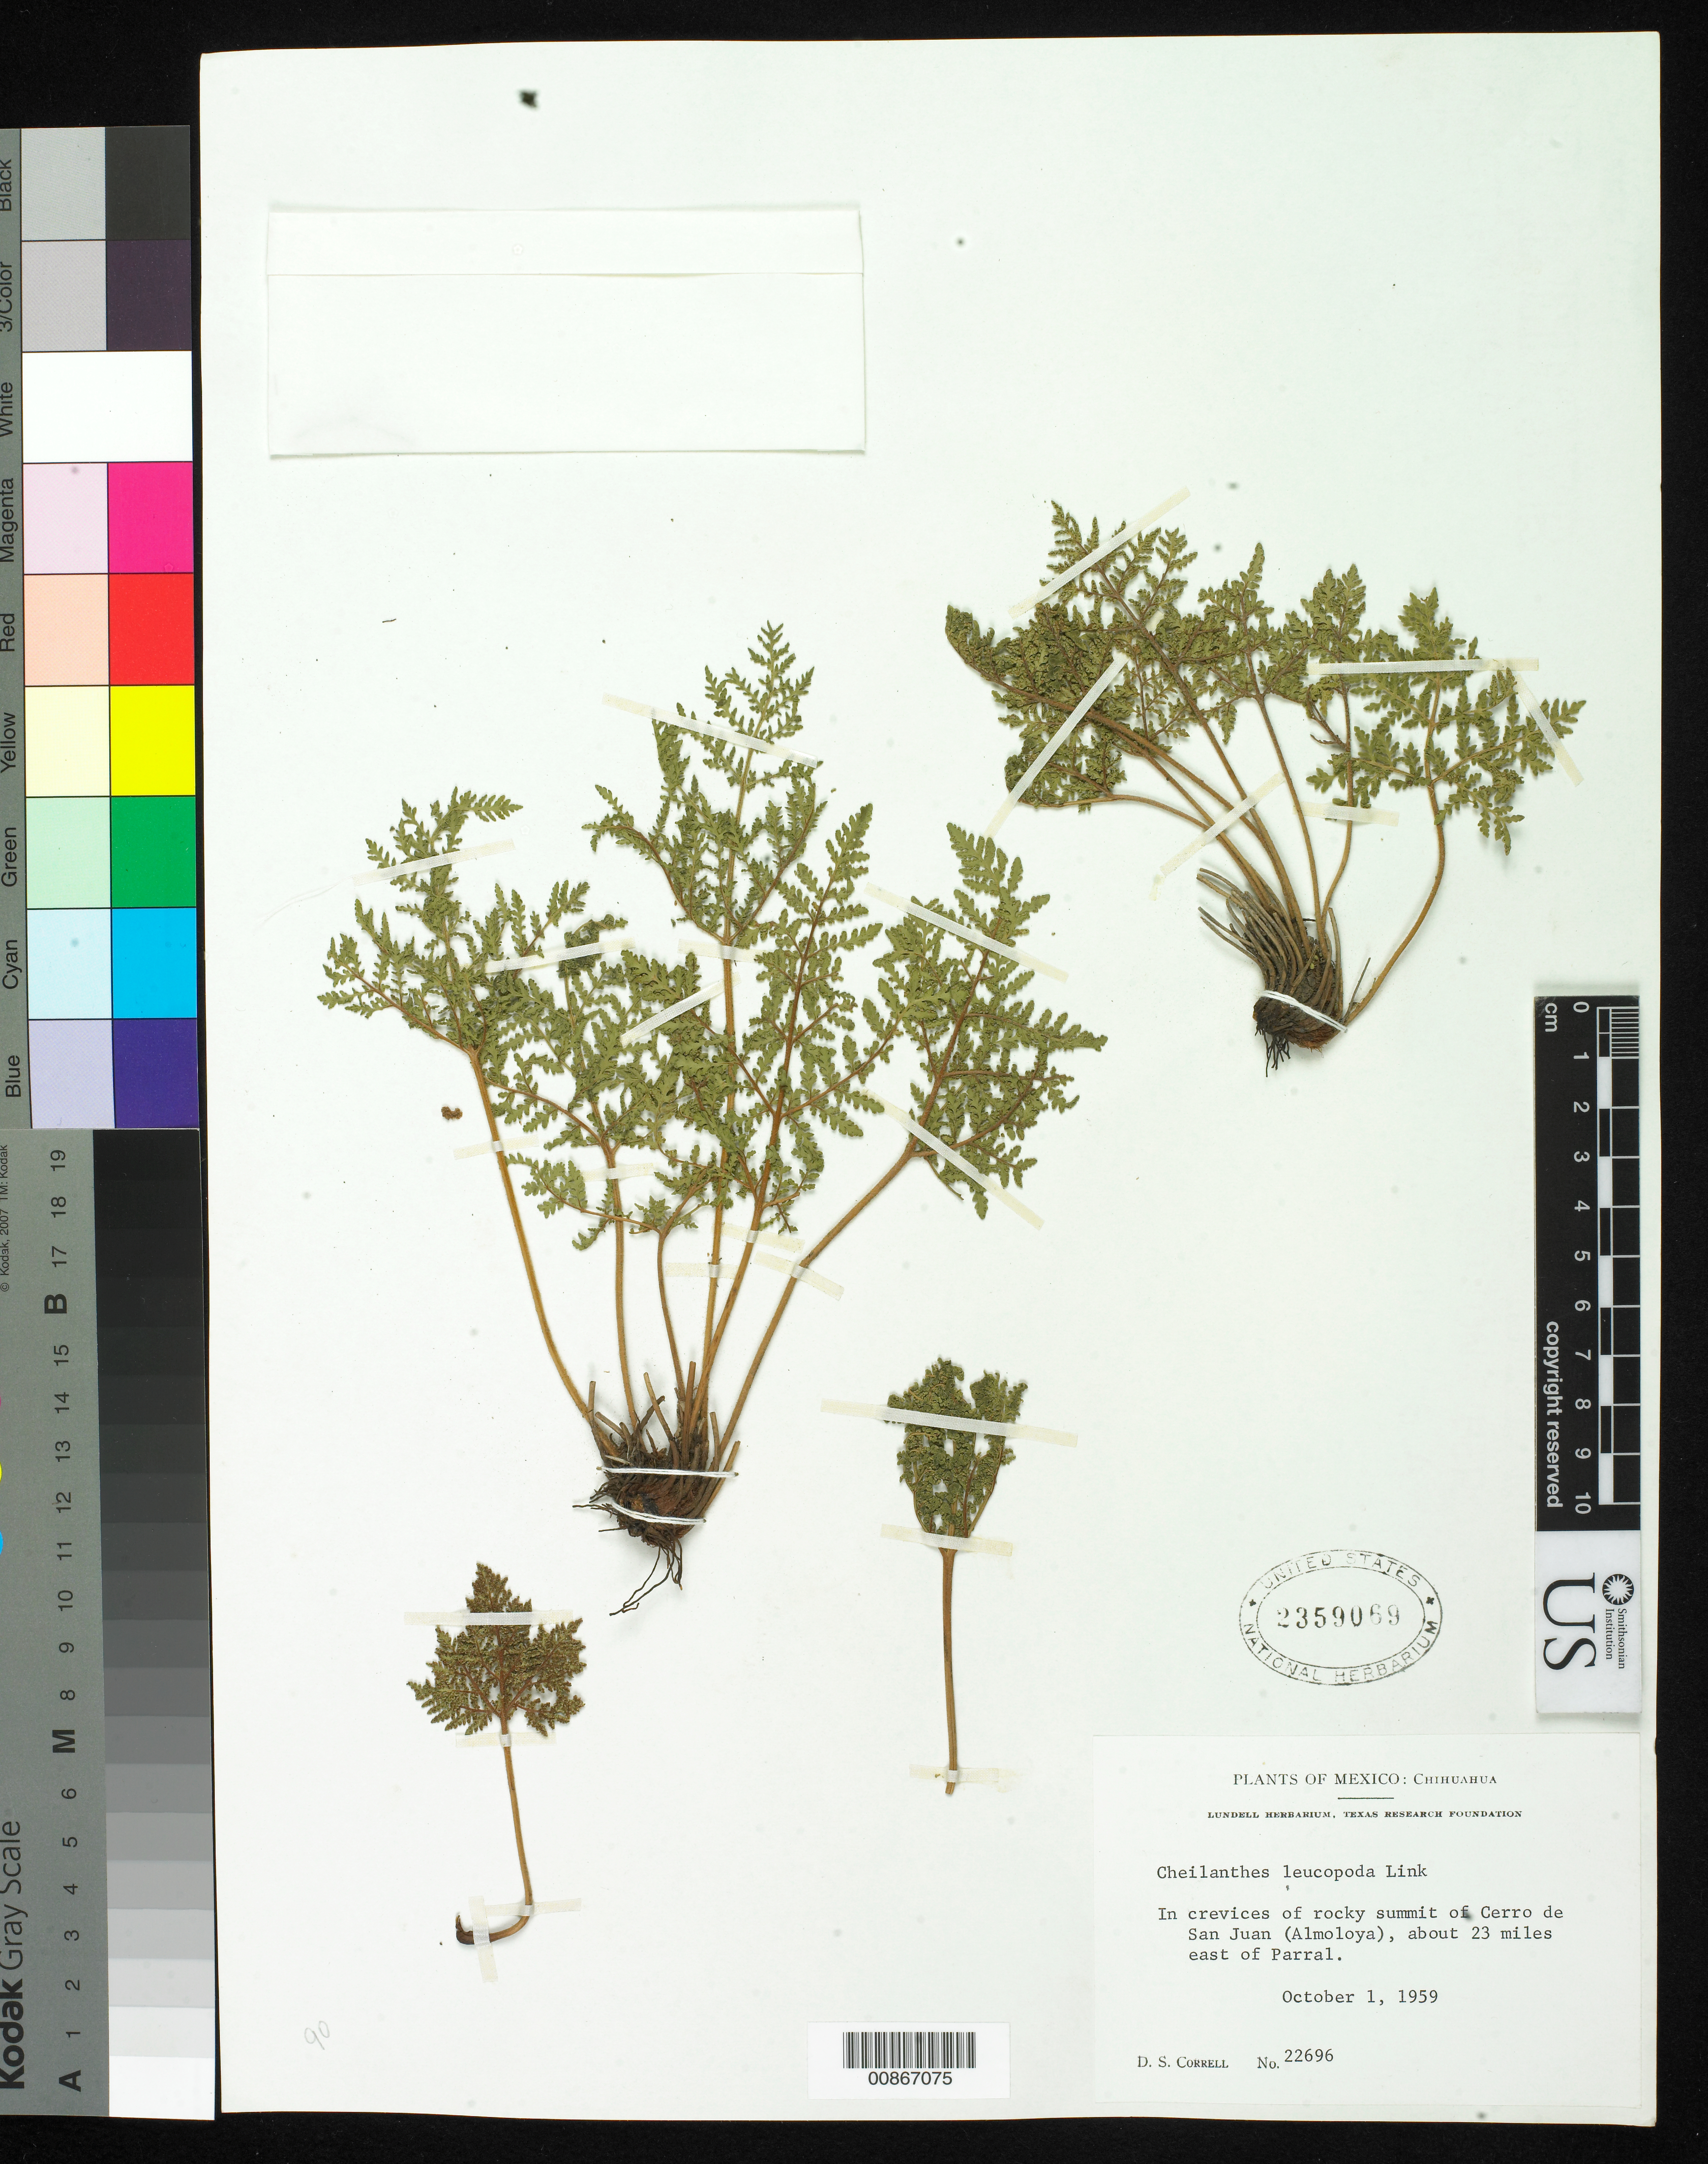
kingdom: Plantae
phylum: Tracheophyta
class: Polypodiopsida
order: Polypodiales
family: Pteridaceae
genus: Cheilanthes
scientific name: Cheilanthes leucopoda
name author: Link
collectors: D. S. Correll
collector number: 22696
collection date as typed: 01 Oct 1959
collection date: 1959-10-01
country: Mexico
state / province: Chihuahua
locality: Summit of Cerro de San Juan (Almoloya), about 23 miles east of Parral.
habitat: In crevices of rocky summit of cerro.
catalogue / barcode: US 2359069